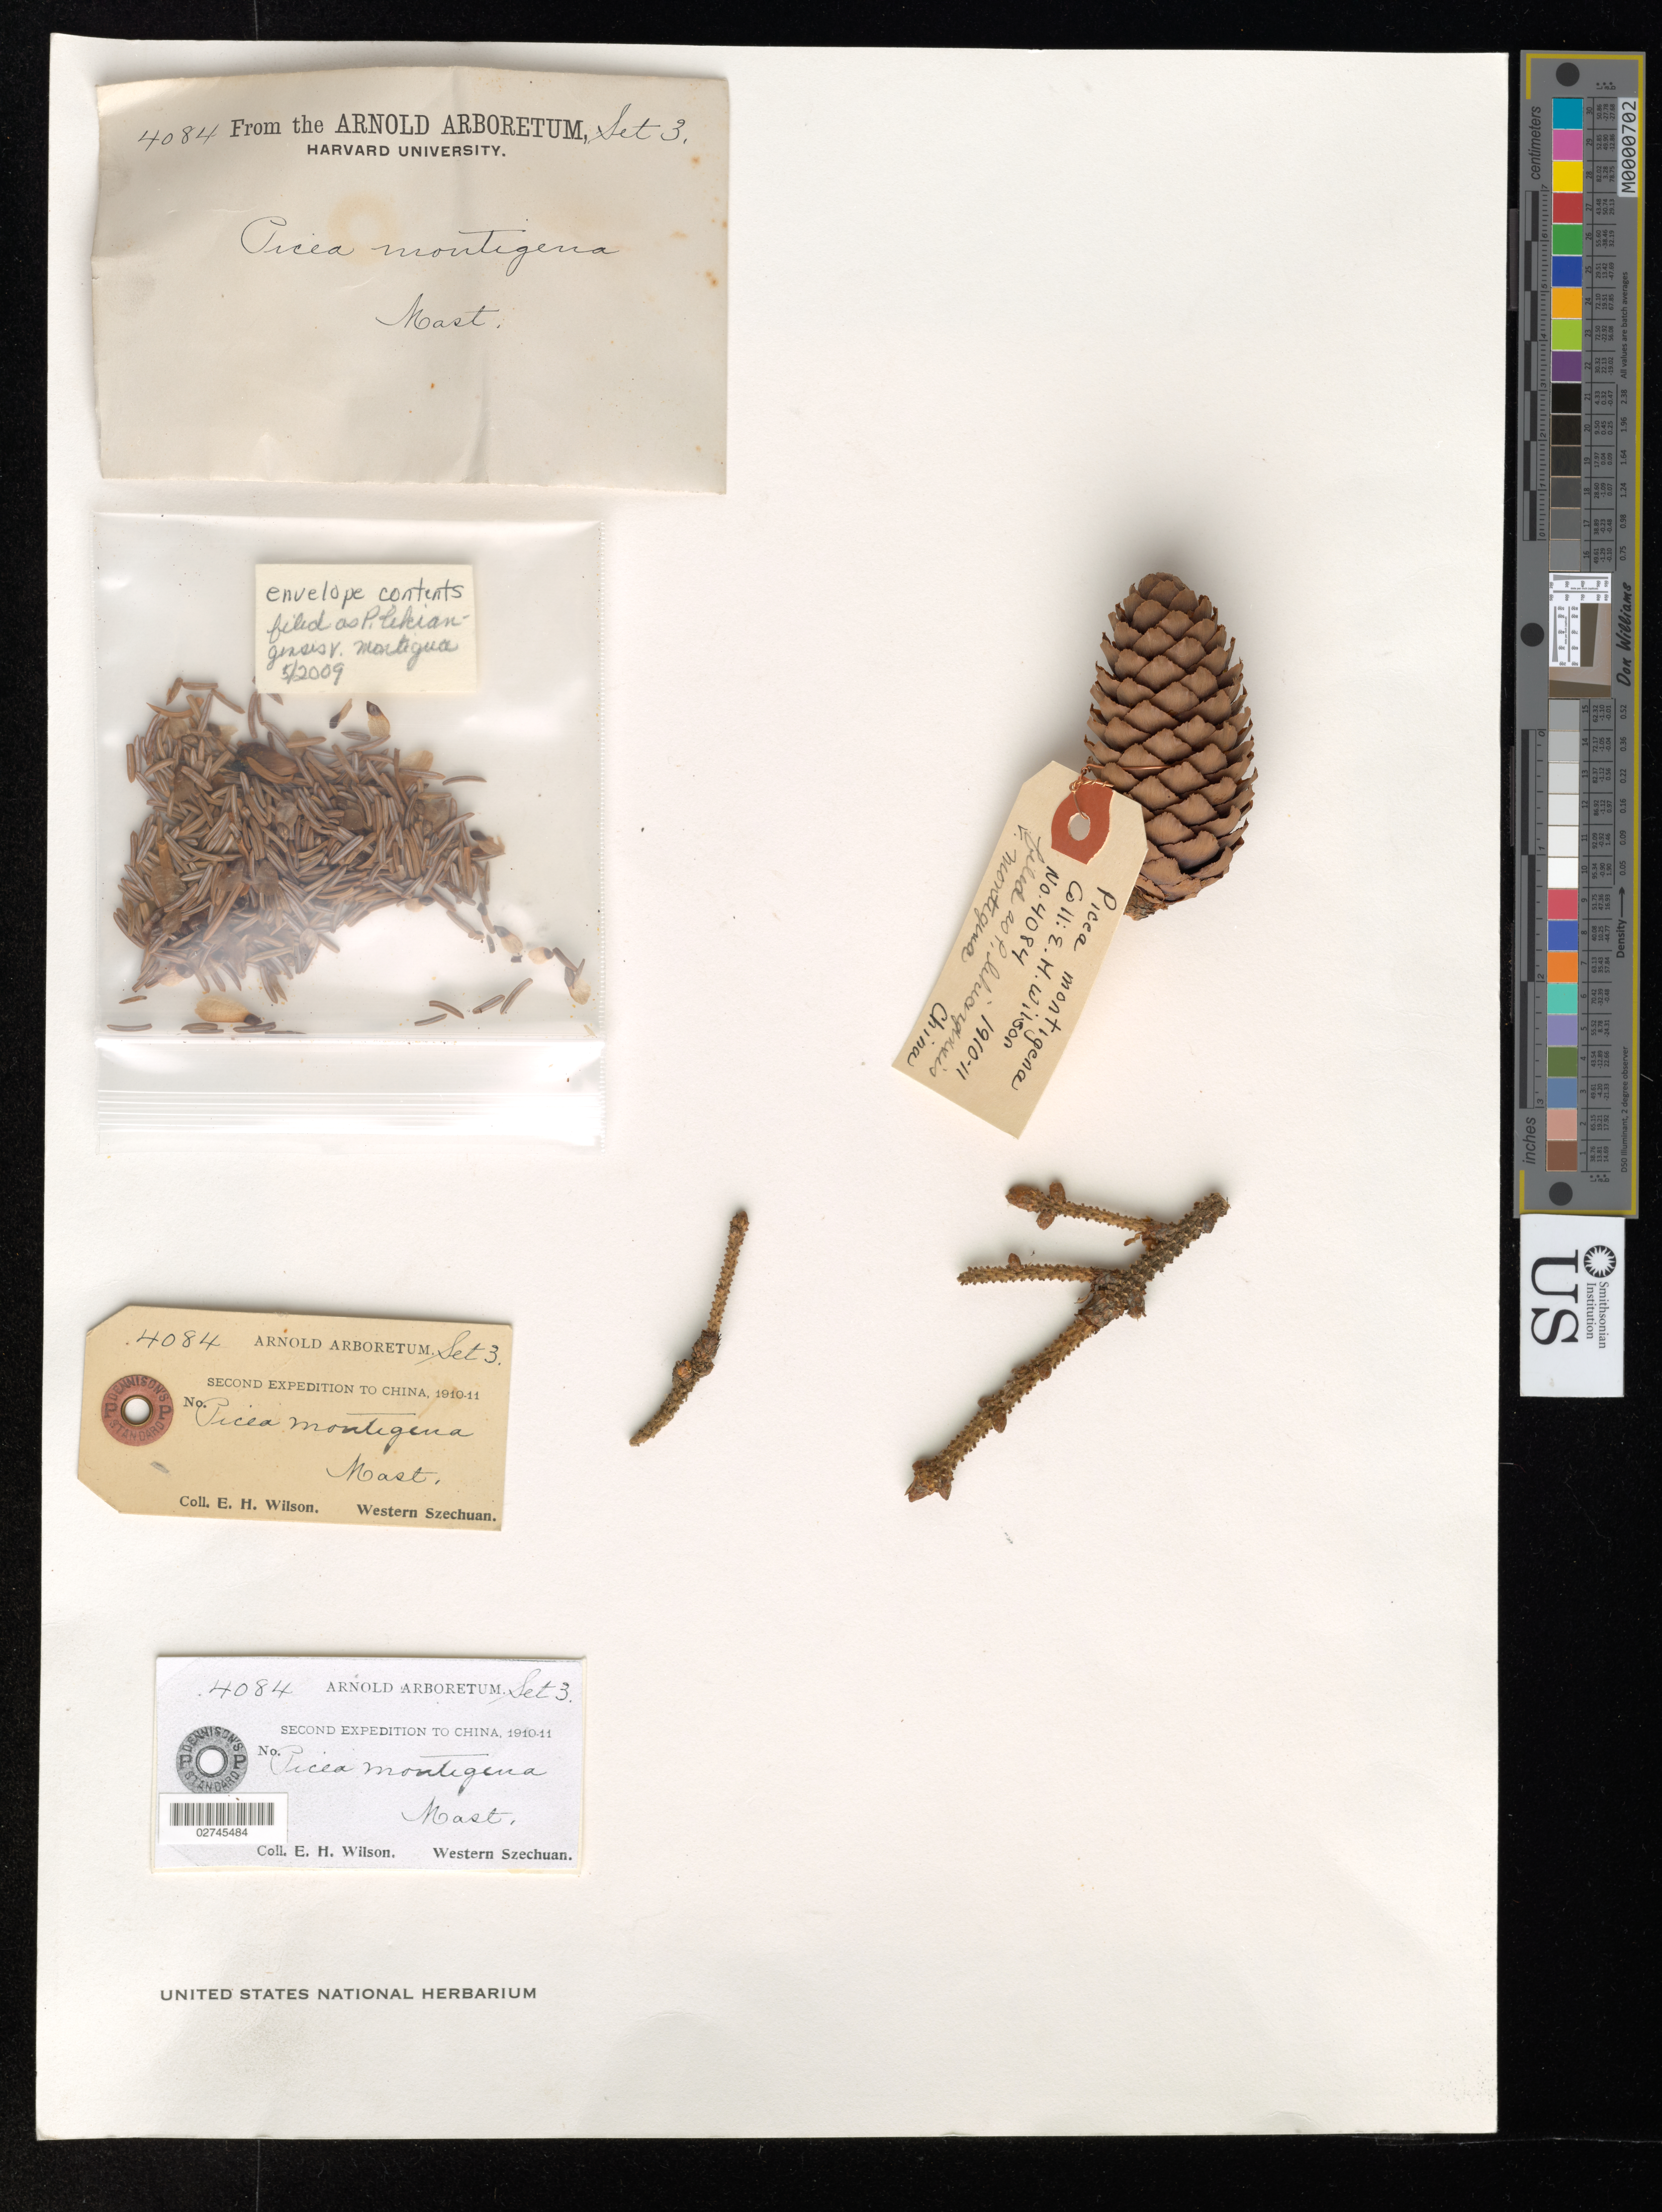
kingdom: Plantae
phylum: Tracheophyta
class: Pinopsida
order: Pinales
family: Pinaceae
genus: Picea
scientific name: Picea montigena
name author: Mast.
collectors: E. H. Wilson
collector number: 4084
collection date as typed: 1910 to -- --- 1911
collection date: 1910/1911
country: China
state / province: Sichuan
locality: Western Szechuan